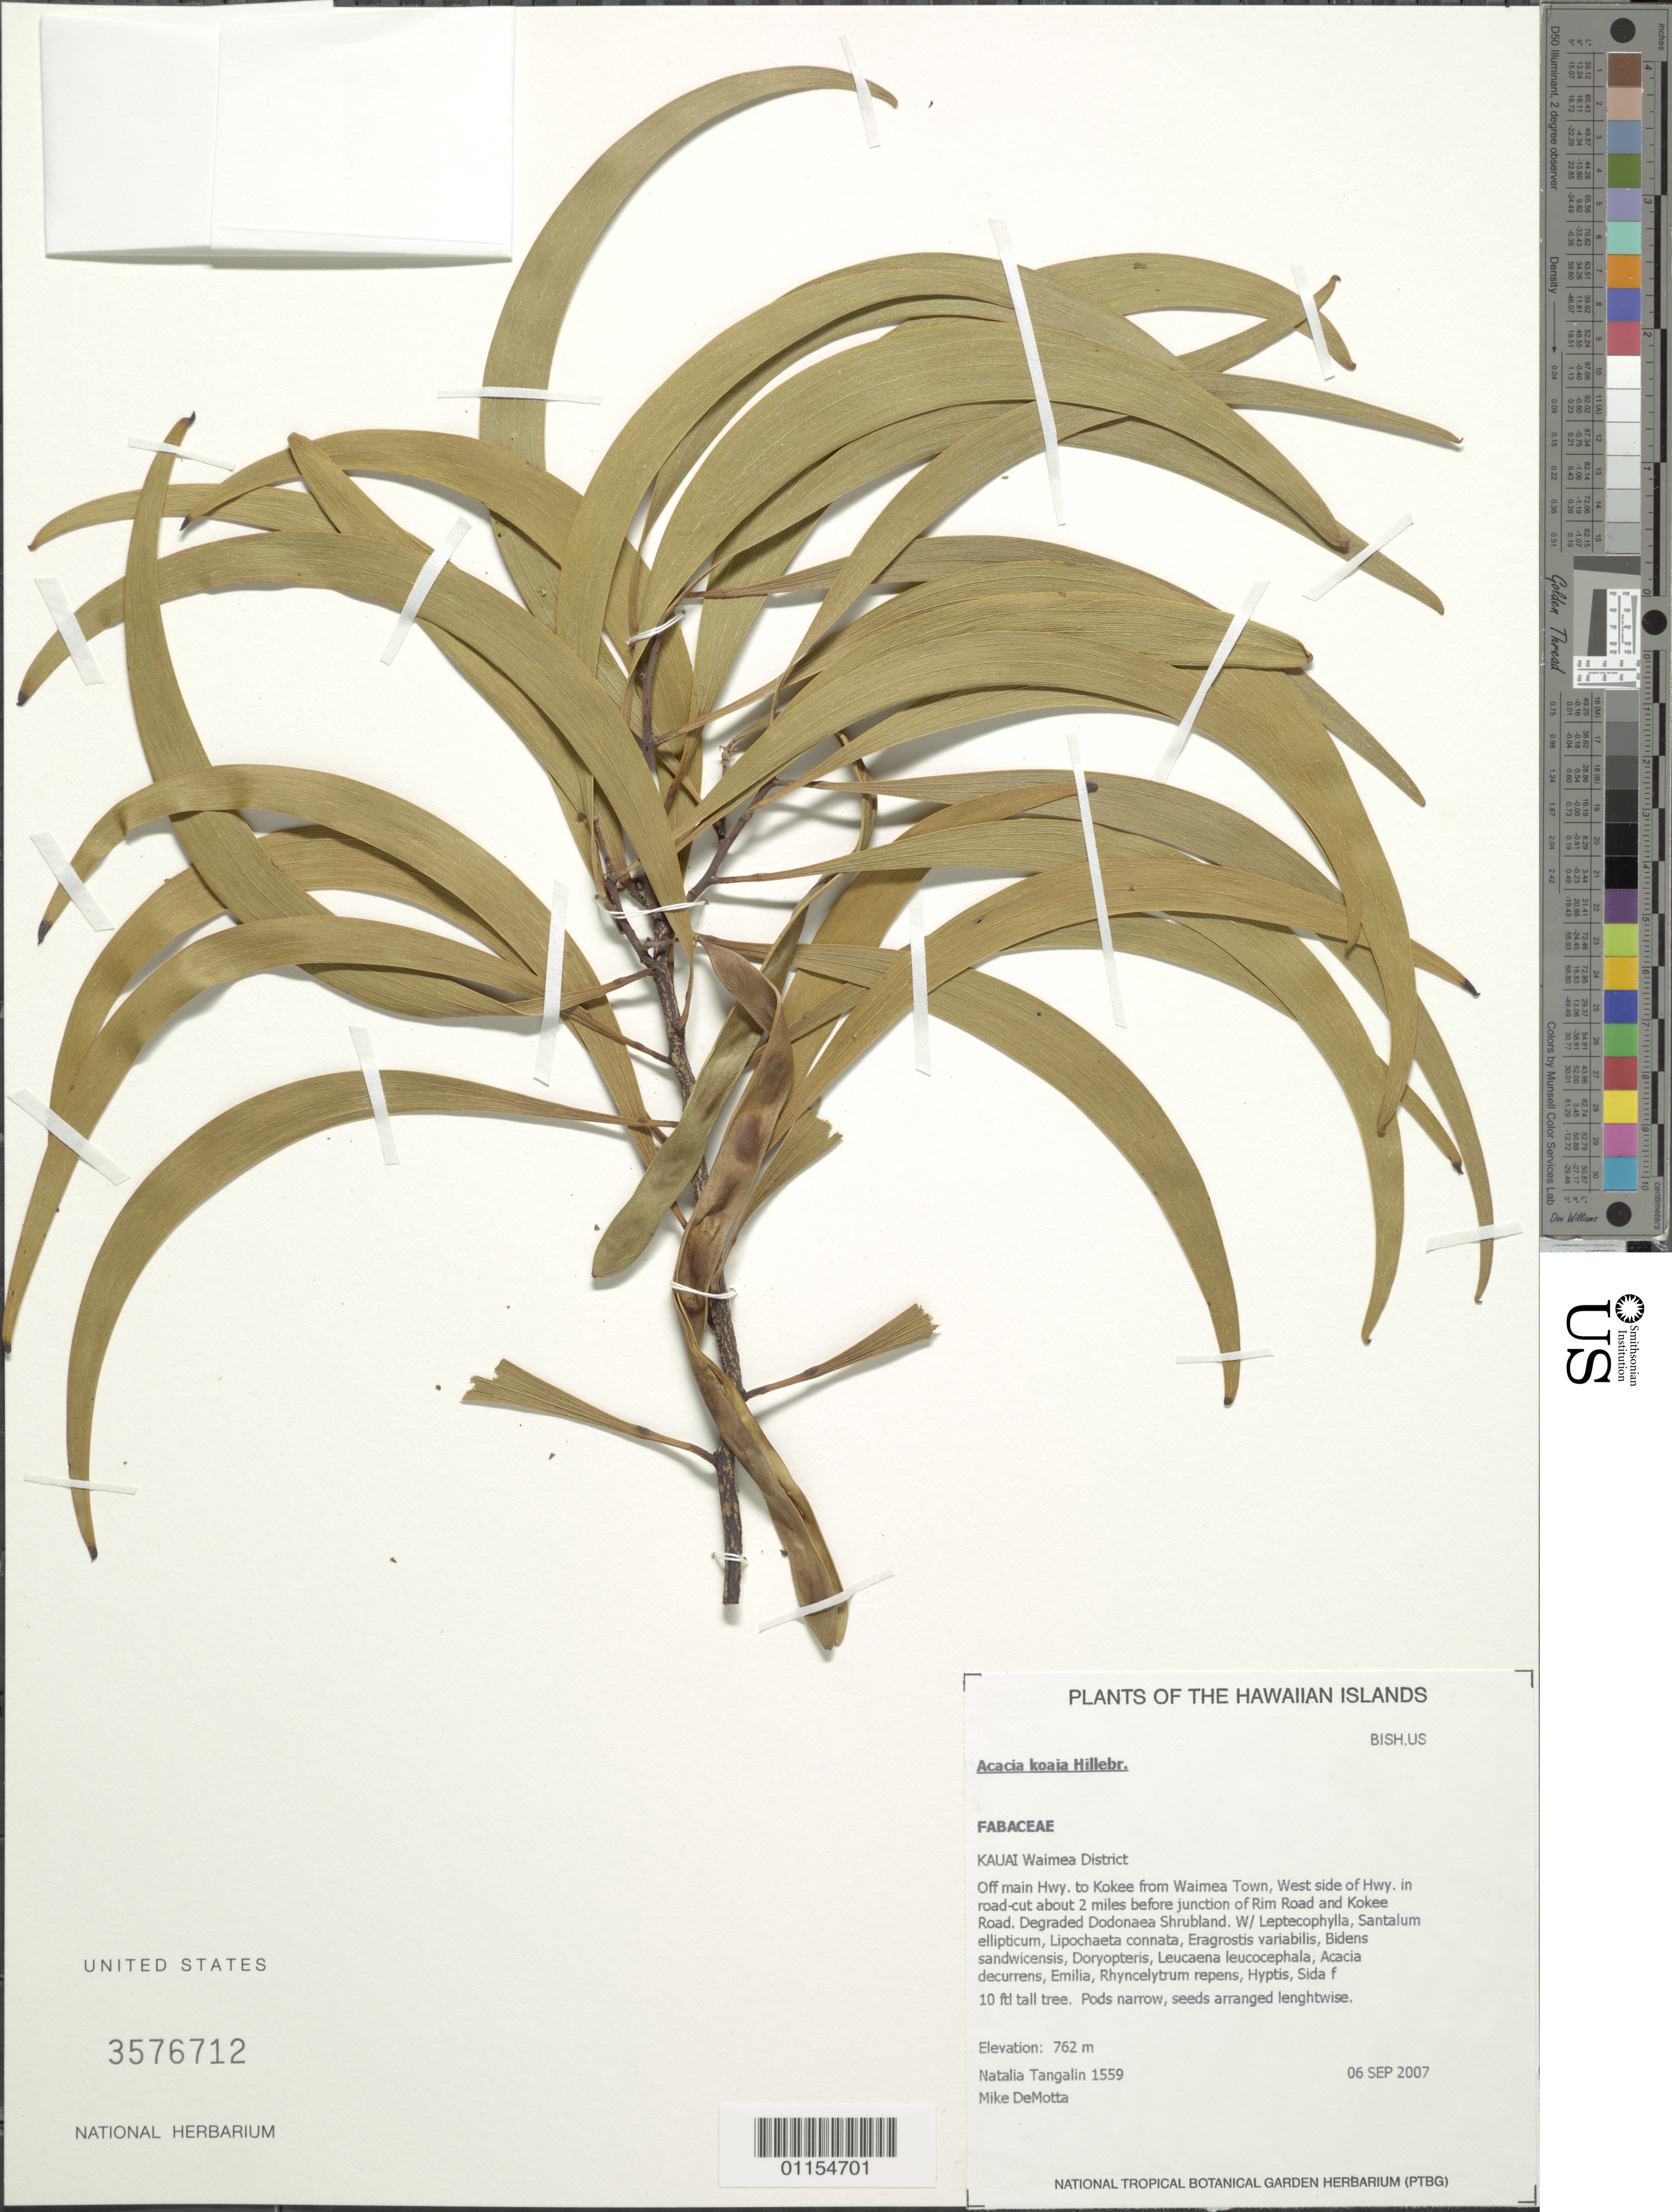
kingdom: Plantae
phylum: Tracheophyta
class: Magnoliopsida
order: Fabales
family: Fabaceae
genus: Acacia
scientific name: Acacia koaia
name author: Hillebr.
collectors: N. Tangalin & M. DeMotta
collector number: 1559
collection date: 2007-09-06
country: United States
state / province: Hawaii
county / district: Kauai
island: Kaua'i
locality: Waimea District, off main Hwy to Kokee from Waimea Town, west side of Hwy in road-cut about 2 miles before junction of Rim Road and Kokee Road.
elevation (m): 762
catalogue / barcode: US 3576712